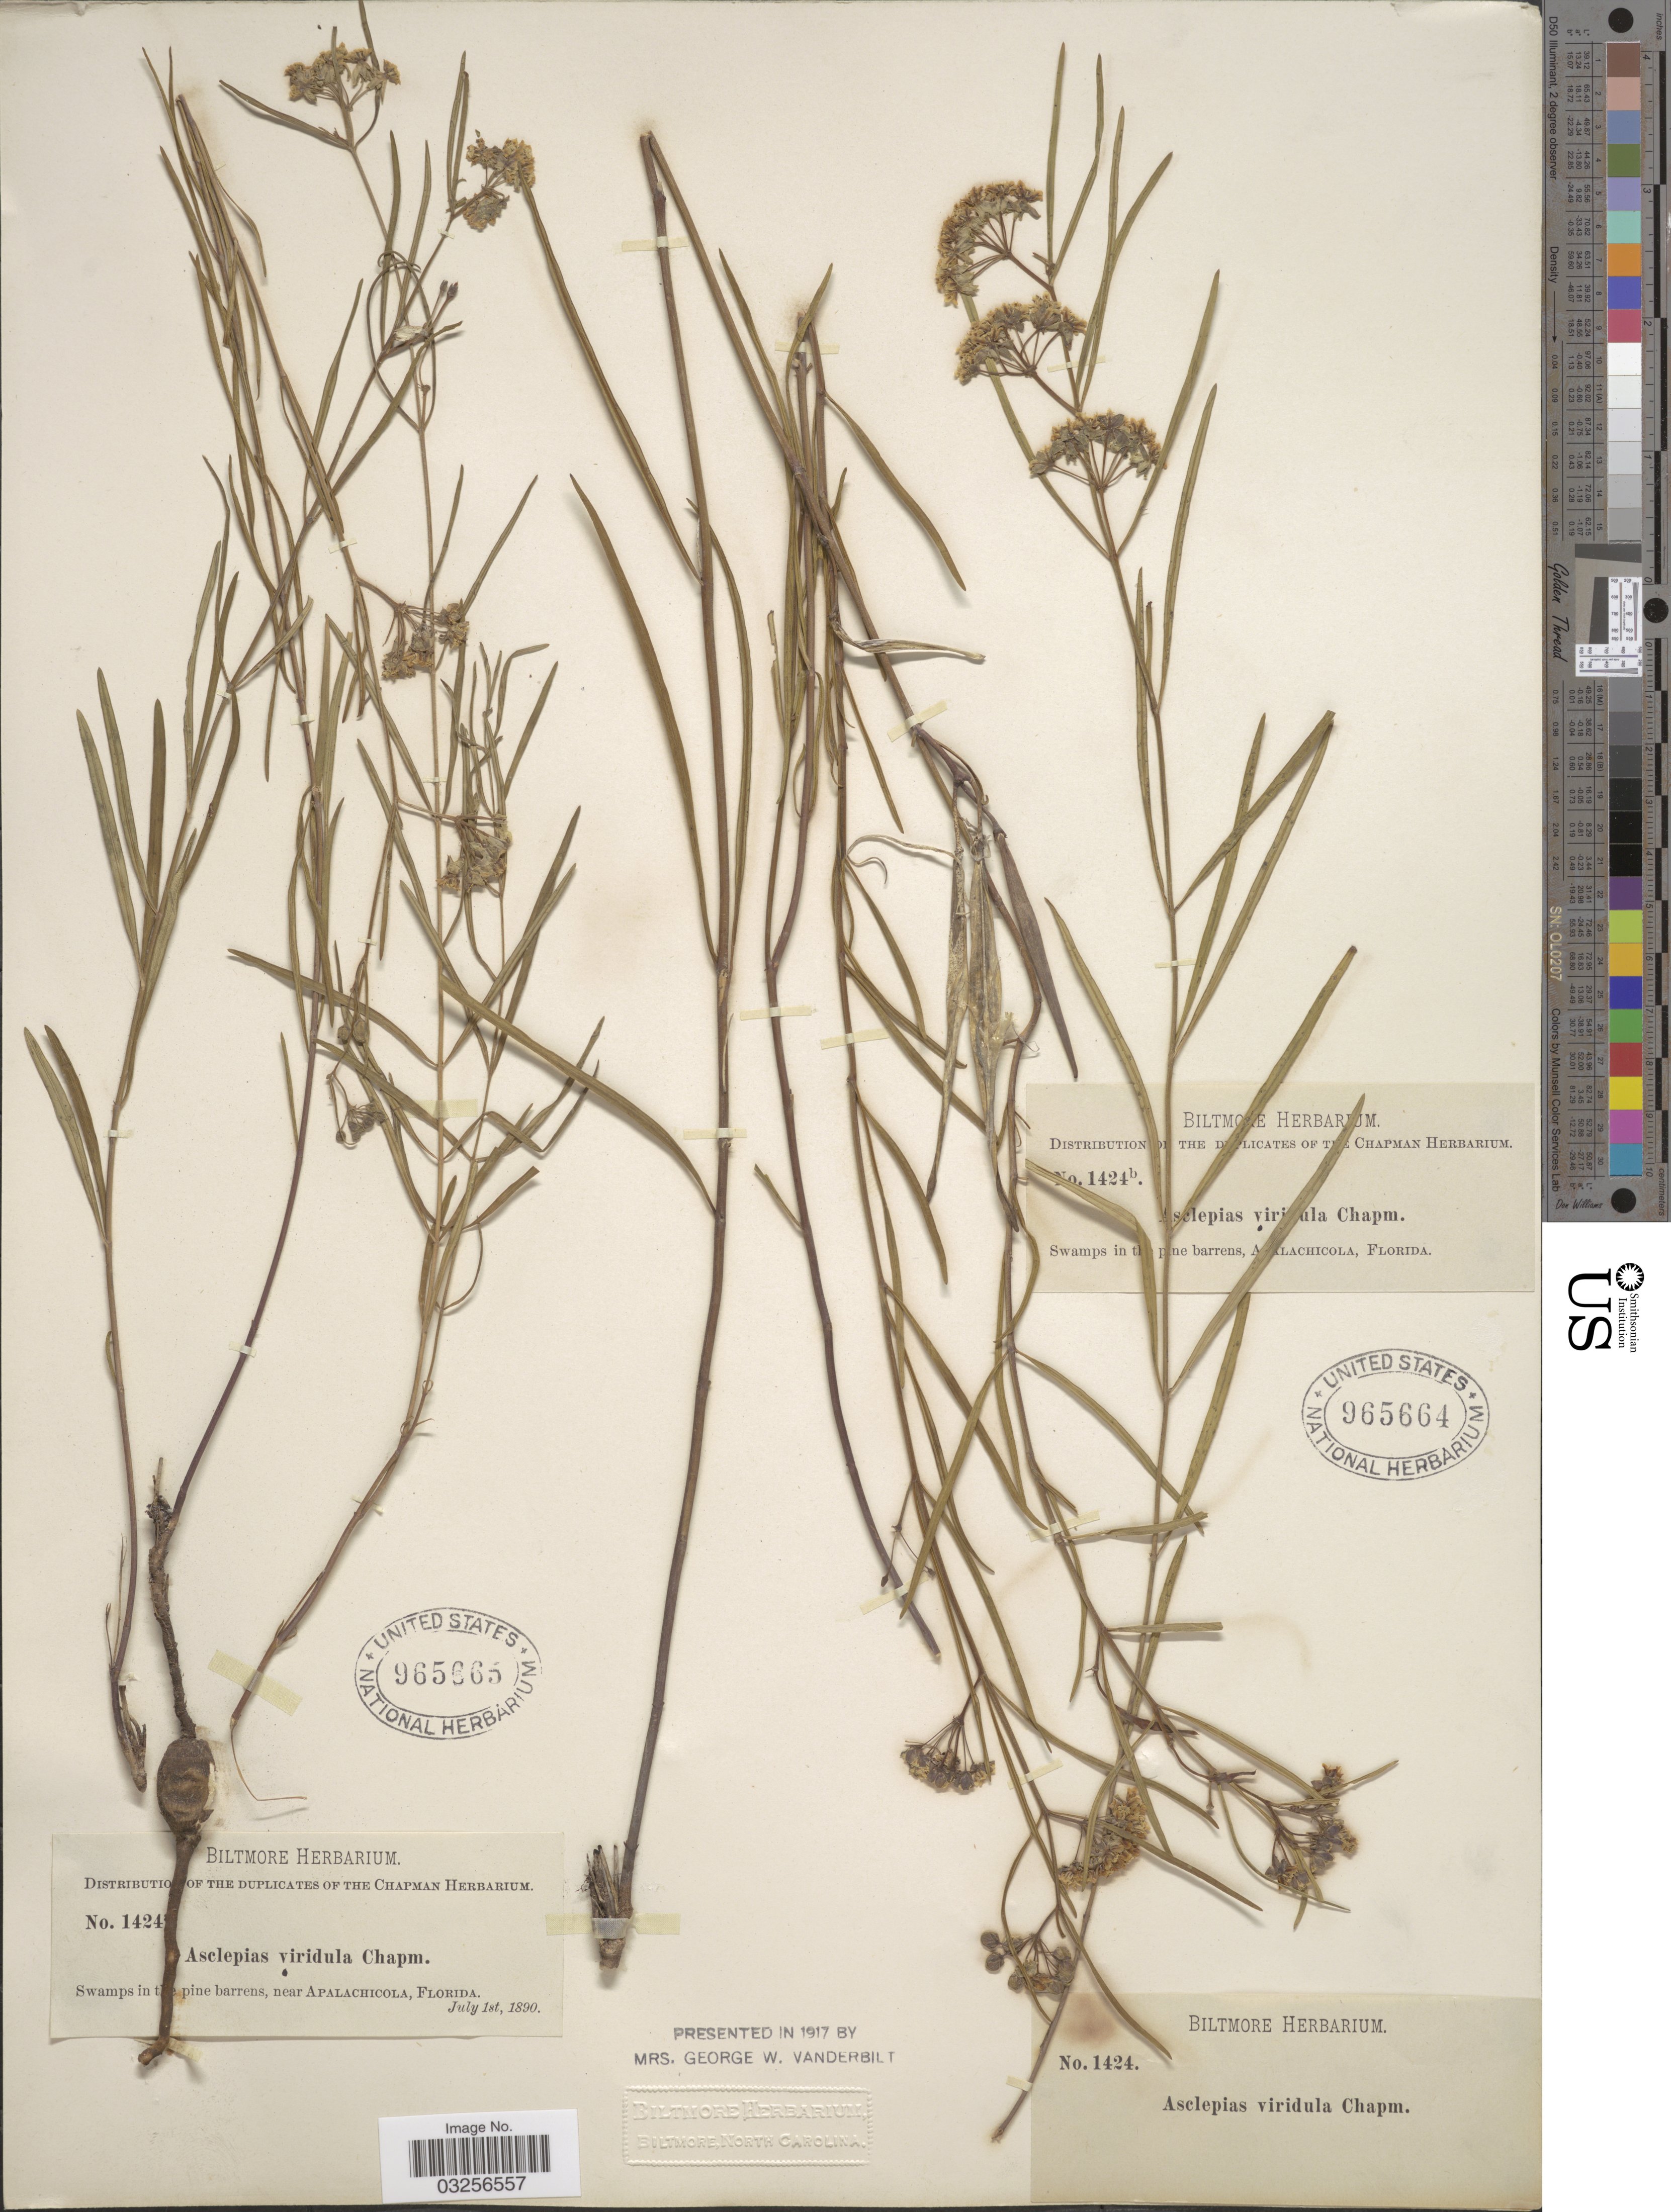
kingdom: Plantae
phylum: Tracheophyta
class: Magnoliopsida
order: Gentianales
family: Apocynaceae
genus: Asclepias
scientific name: Asclepias viridula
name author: Chapm.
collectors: ex herb. Biltmore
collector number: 1424!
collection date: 1890-07-01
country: United States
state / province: Florida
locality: Swamp in the pine barrens, near Apalachicola.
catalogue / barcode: US 965665-2